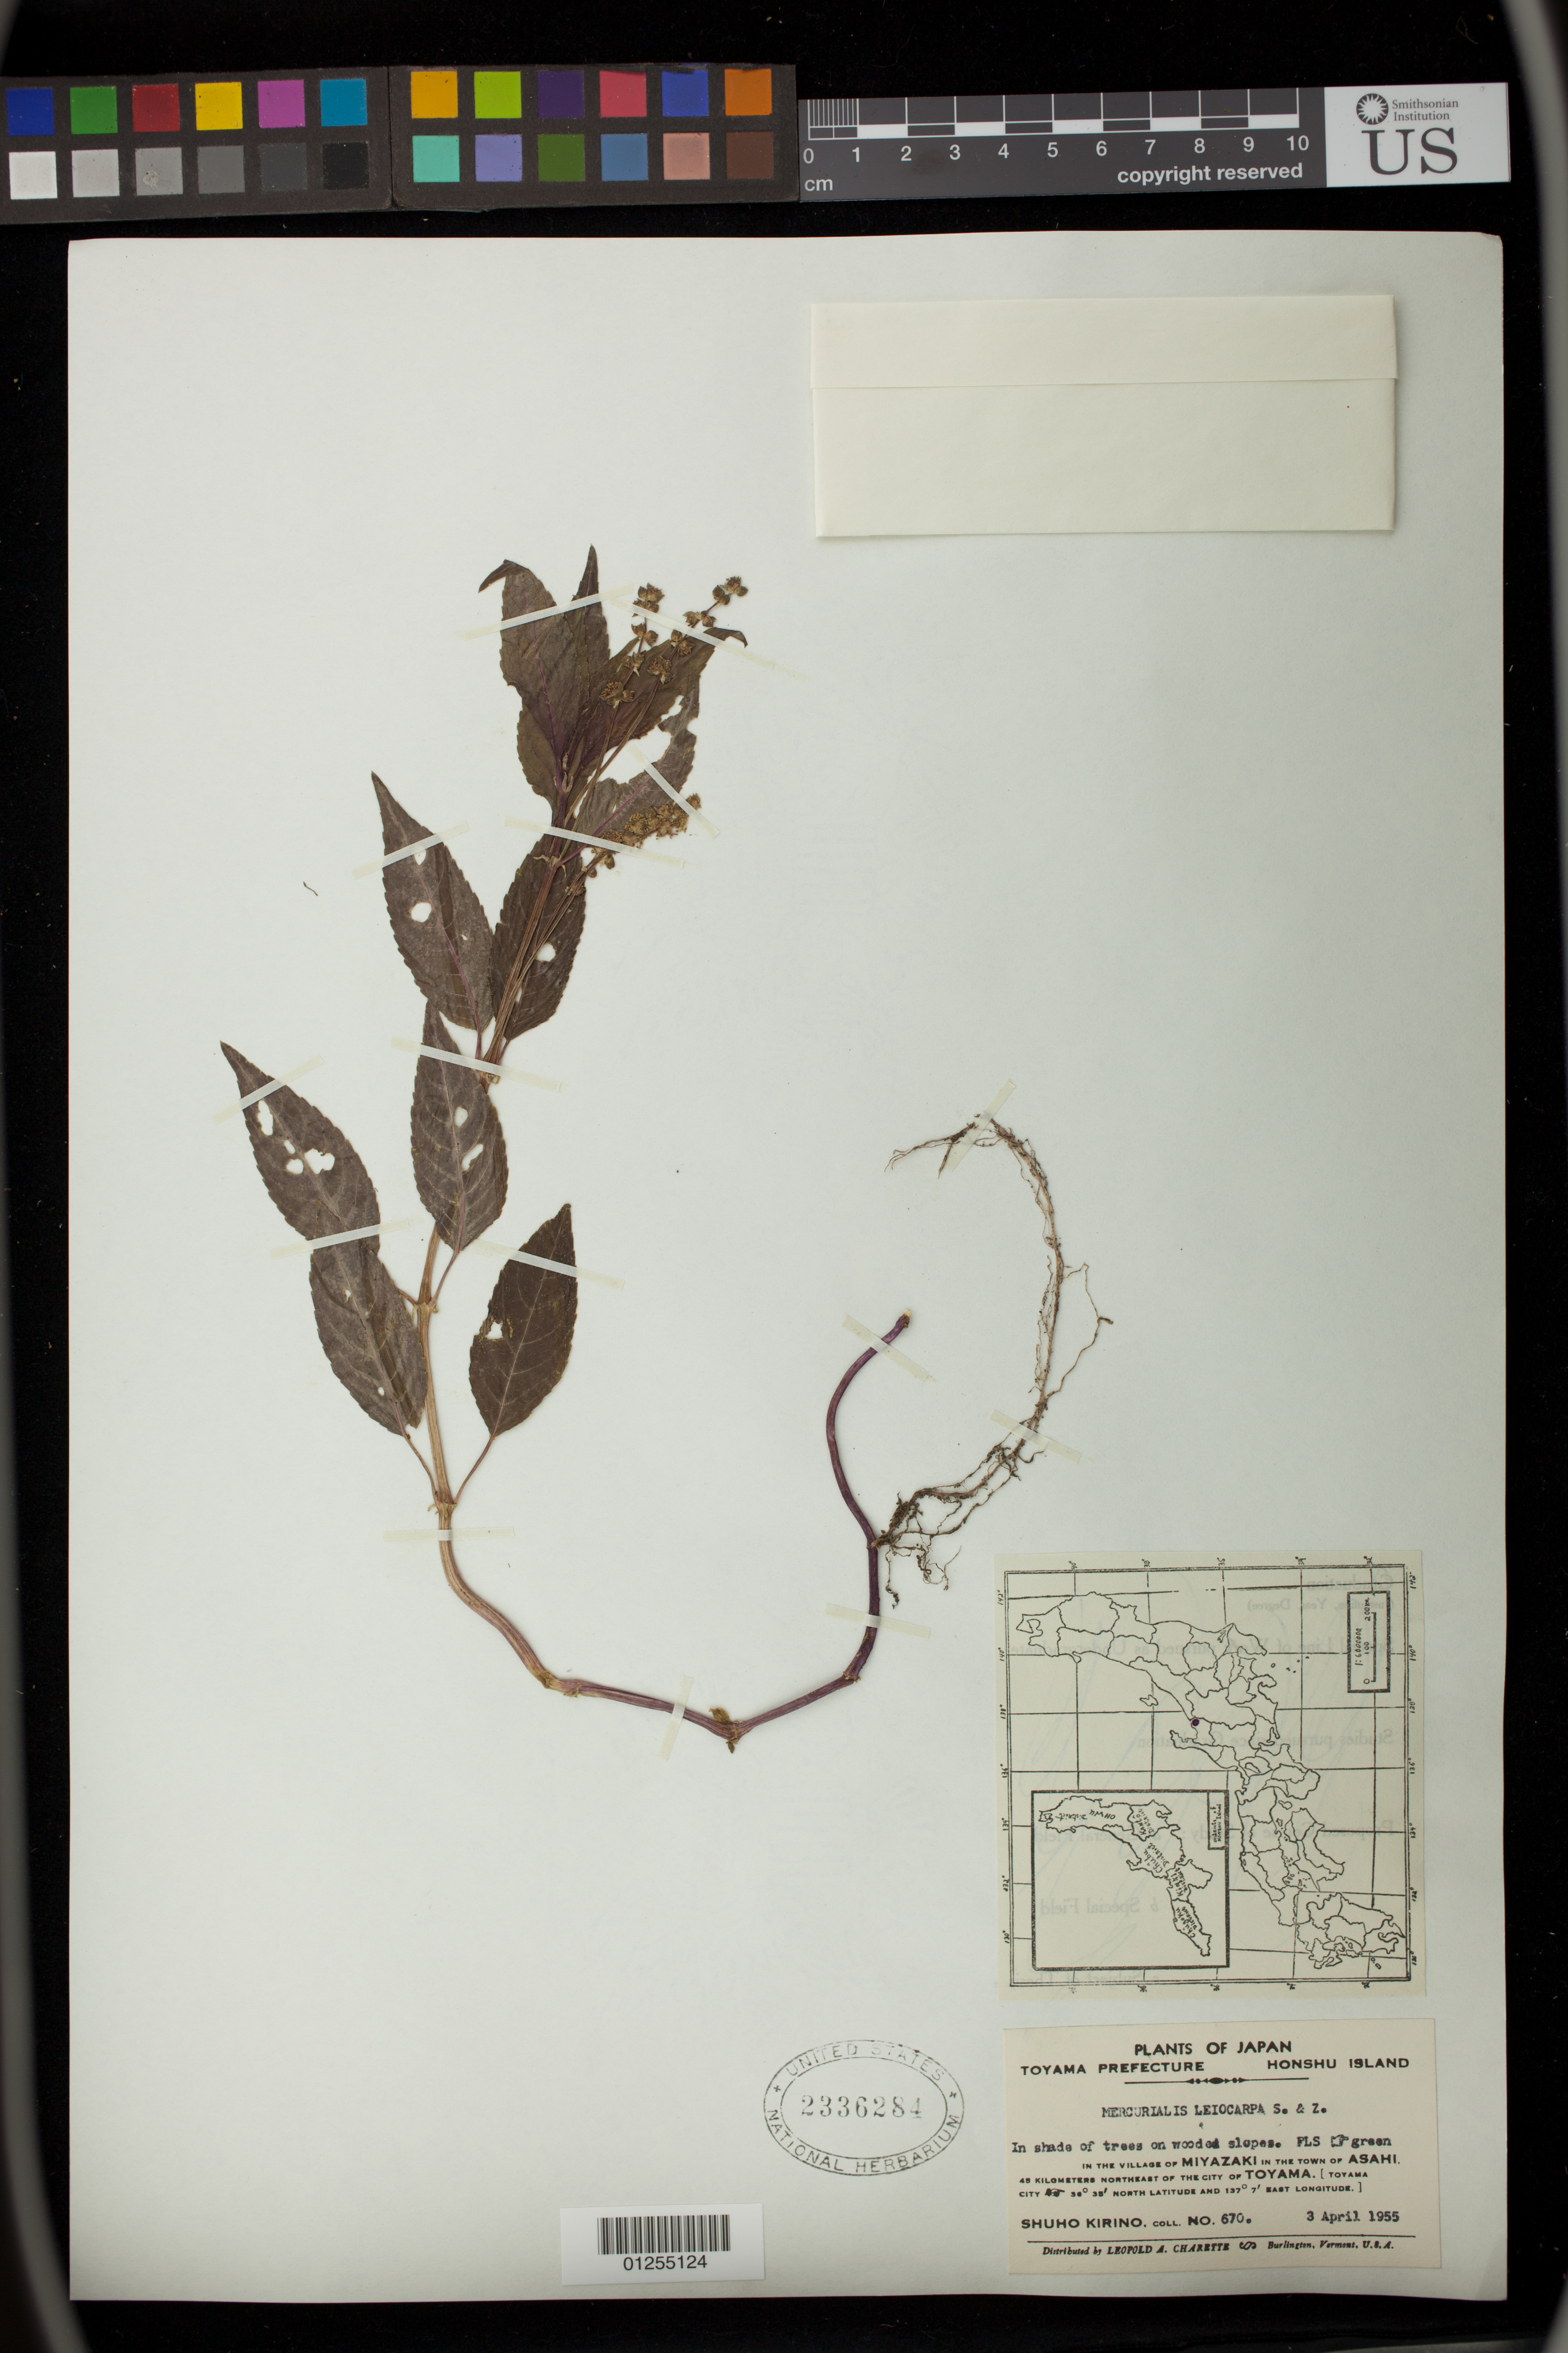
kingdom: Plantae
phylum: Tracheophyta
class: Magnoliopsida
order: Malpighiales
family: Euphorbiaceae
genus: Mercurialis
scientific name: Mercurialis leiocarpa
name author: Siebold & Zucc.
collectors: S. Kirino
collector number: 670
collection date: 1955-04-03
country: Japan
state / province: Toyama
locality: in the village of Miyazaki in the town of Asahi, 48 kilometers northeast of the city of Toyama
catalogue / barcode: US 2336284